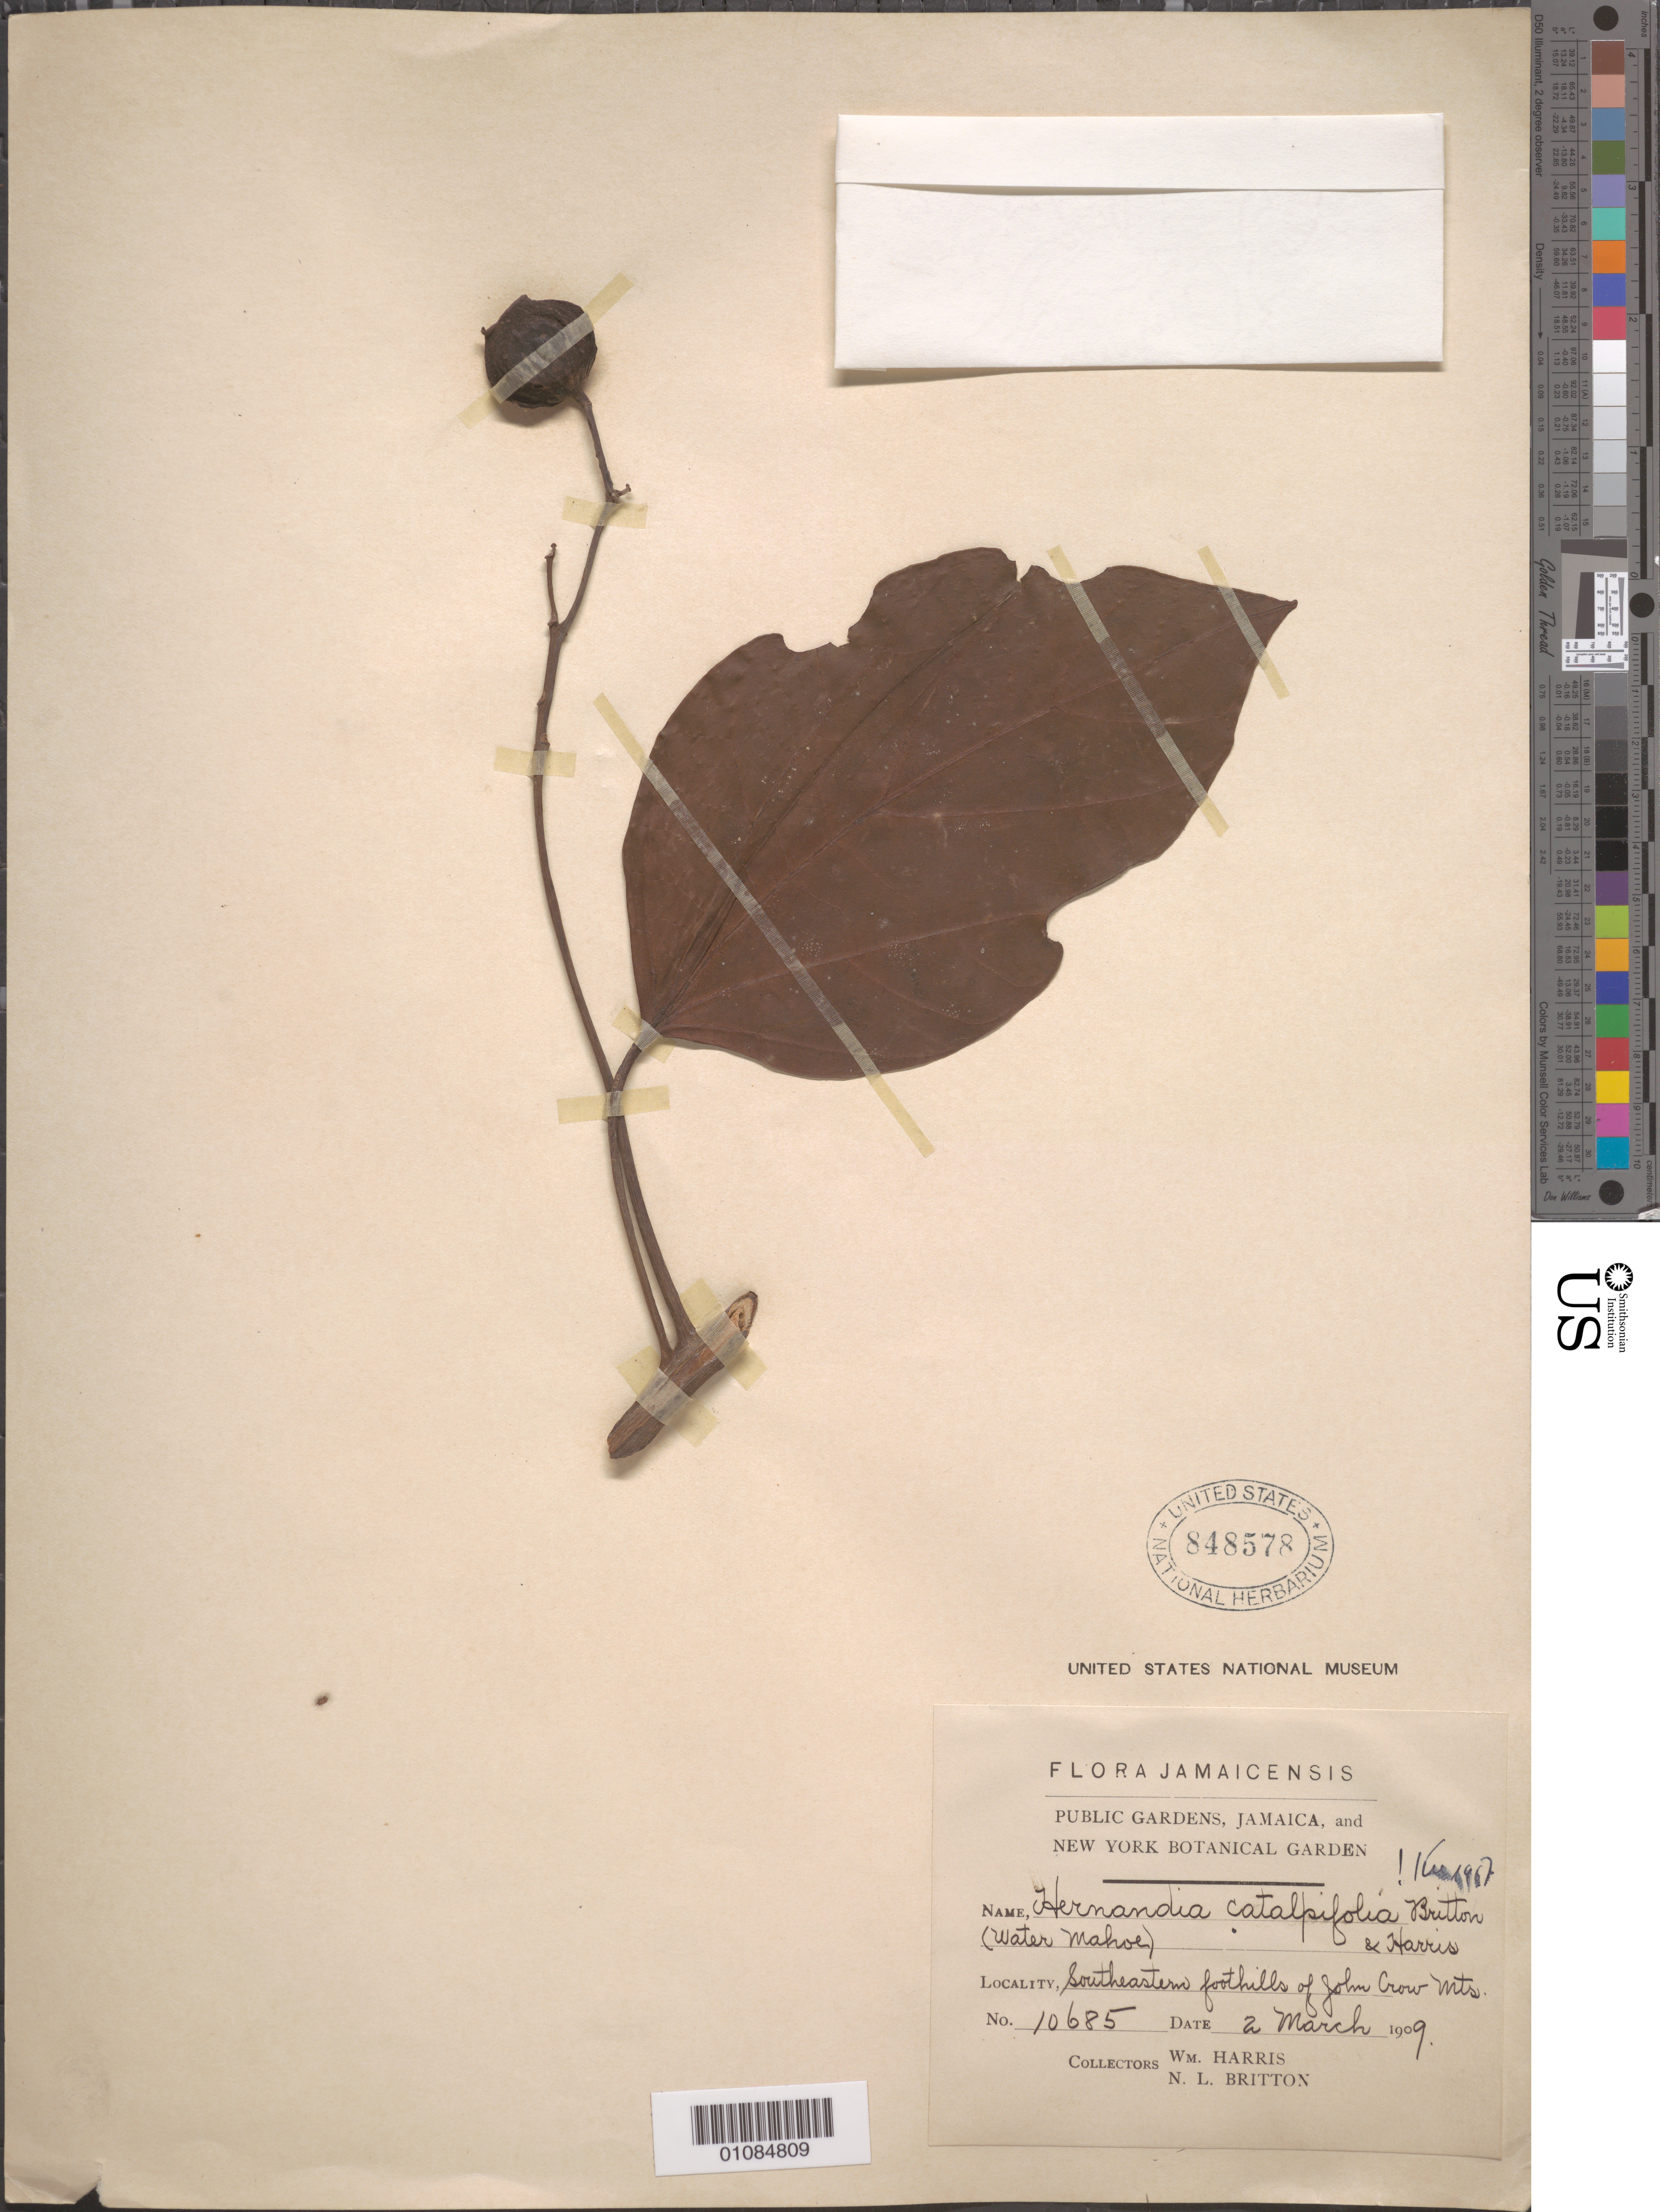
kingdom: Plantae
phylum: Tracheophyta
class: Magnoliopsida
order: Laurales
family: Hernandiaceae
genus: Hernandia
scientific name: Hernandia catalpifolia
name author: Britton & Fawc.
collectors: W. H. Harris & N. Britton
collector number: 10685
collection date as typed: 02 Mar 1909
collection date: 1909-03-02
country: Jamaica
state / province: Portland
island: Jamaica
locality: Southeastern foothills of John Crow Mountains.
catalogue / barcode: US 848578